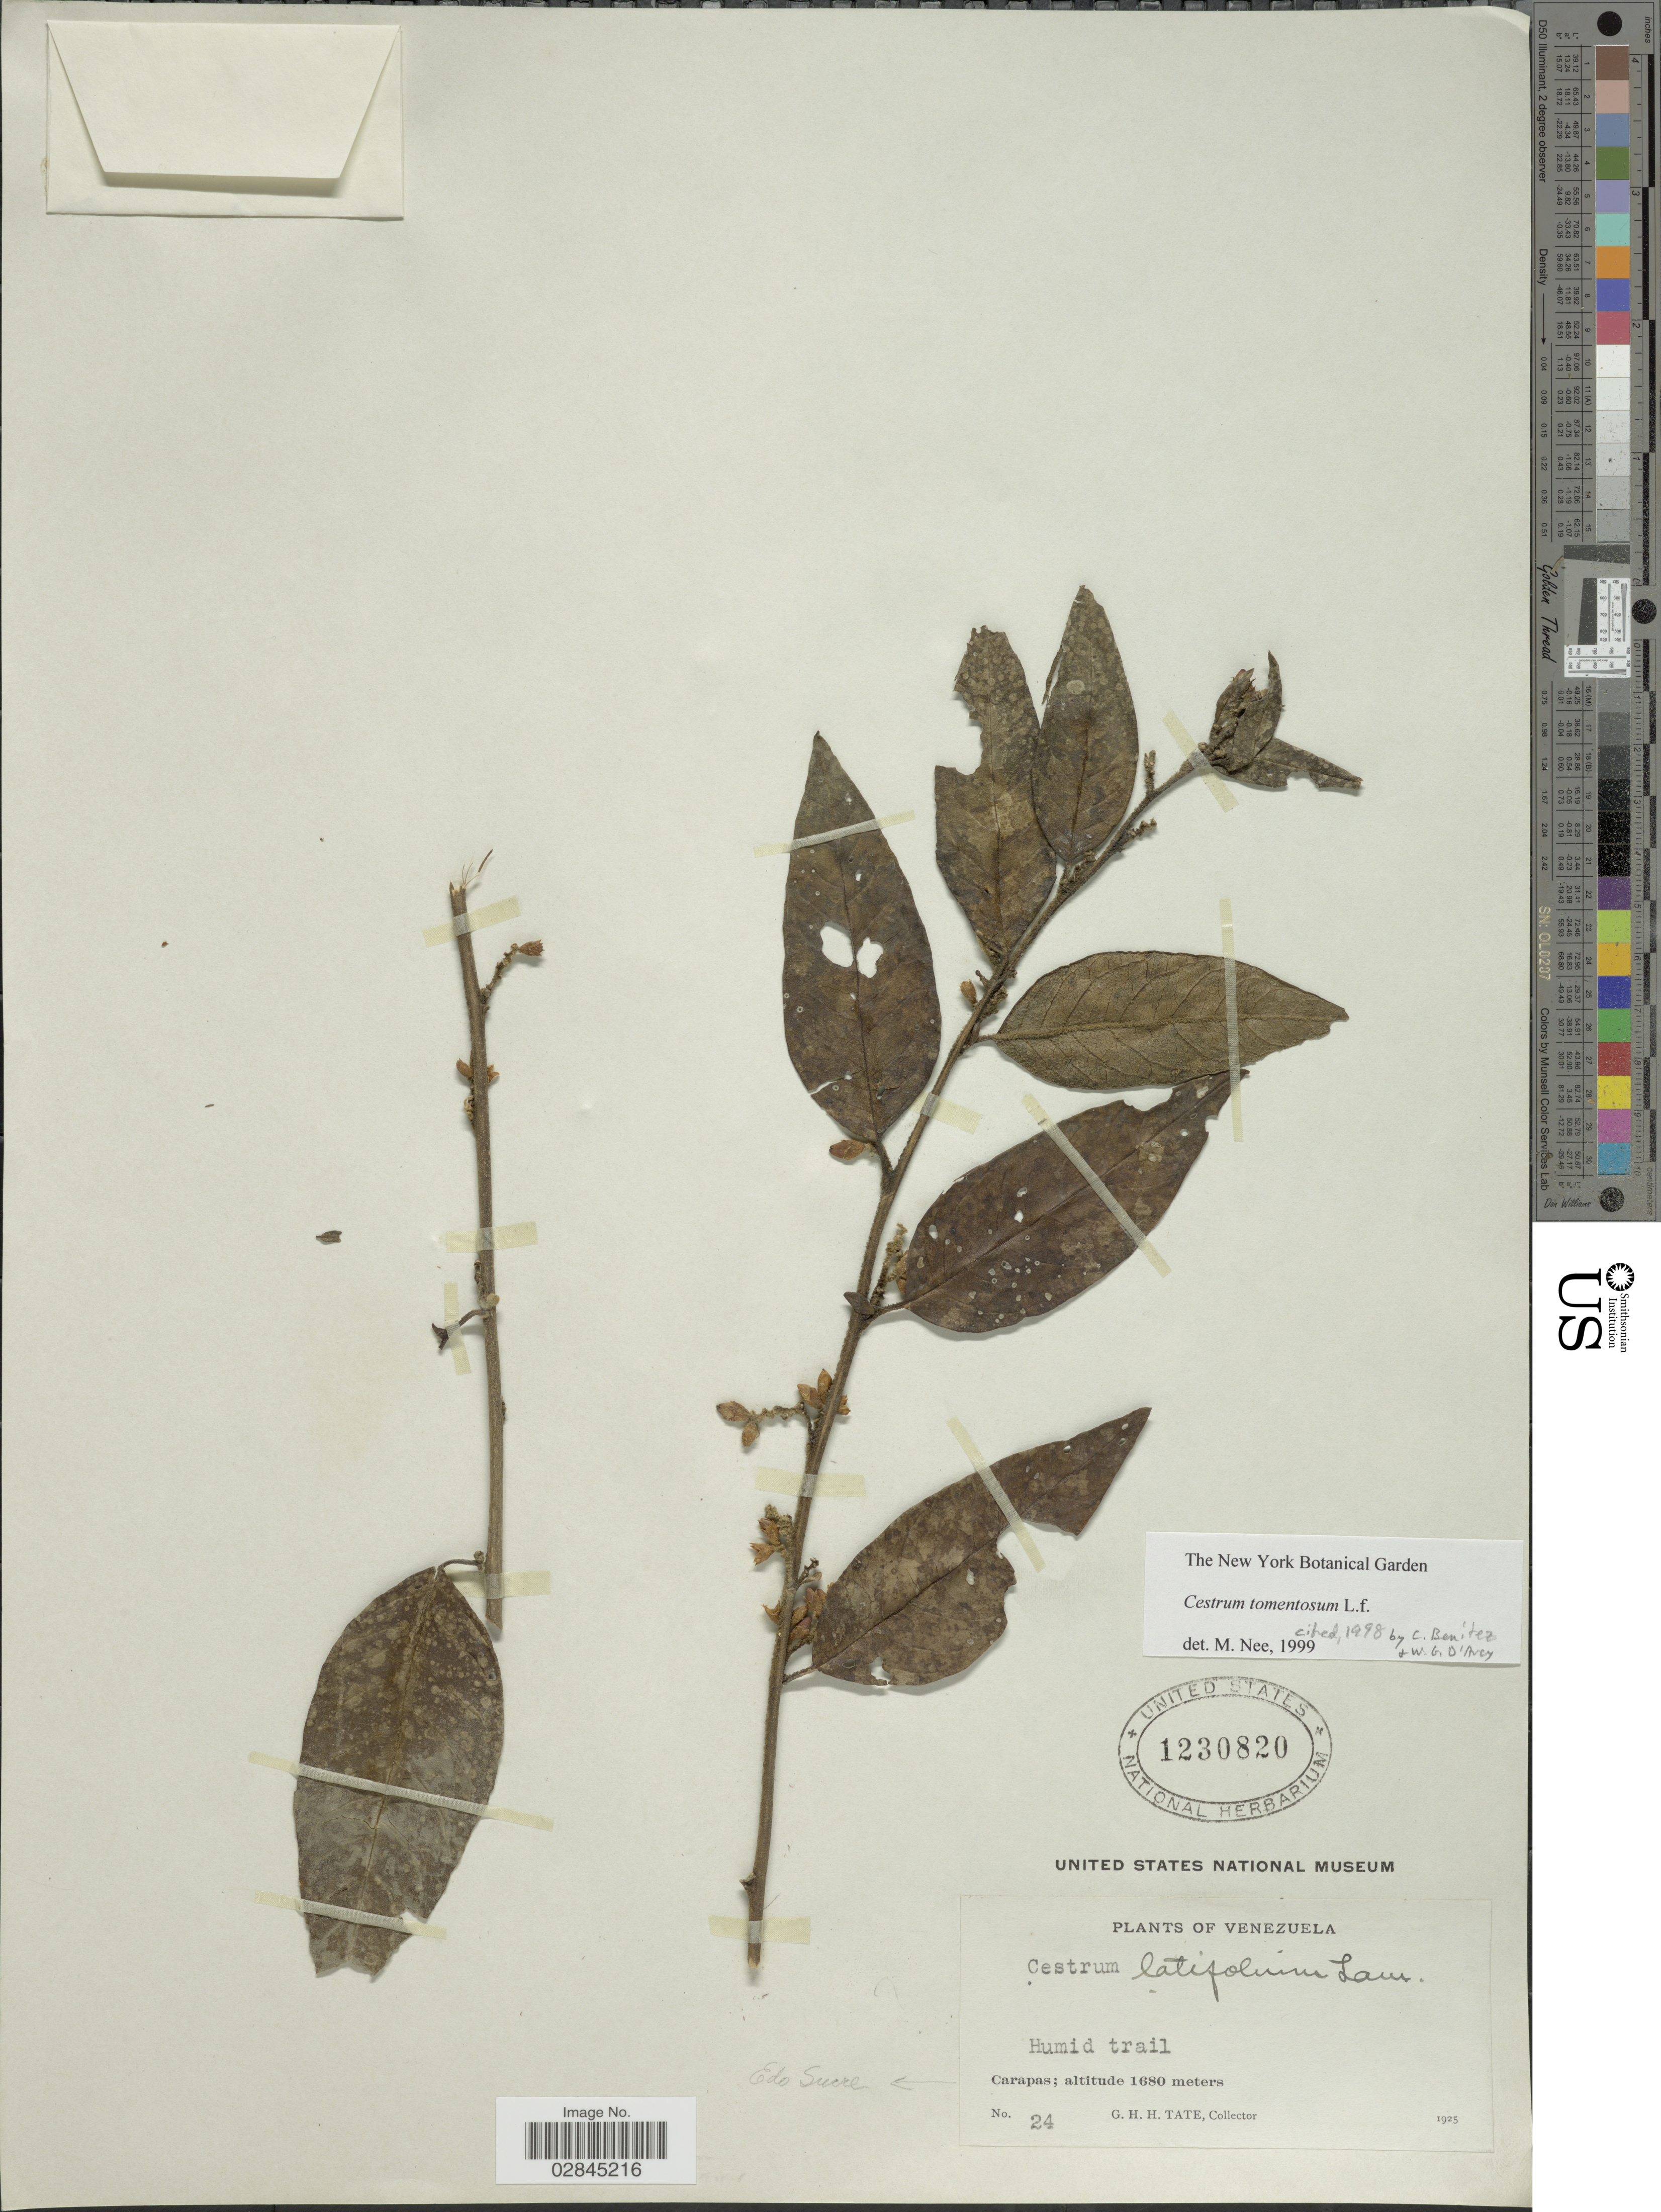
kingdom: Plantae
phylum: Tracheophyta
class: Magnoliopsida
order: Solanales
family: Solanaceae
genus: Cestrum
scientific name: Cestrum tomentosum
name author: L. f.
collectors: G. H. H.Tate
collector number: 24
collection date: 1925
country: Venezuela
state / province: Sucre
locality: Carapas.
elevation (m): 1680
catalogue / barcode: US 1230820